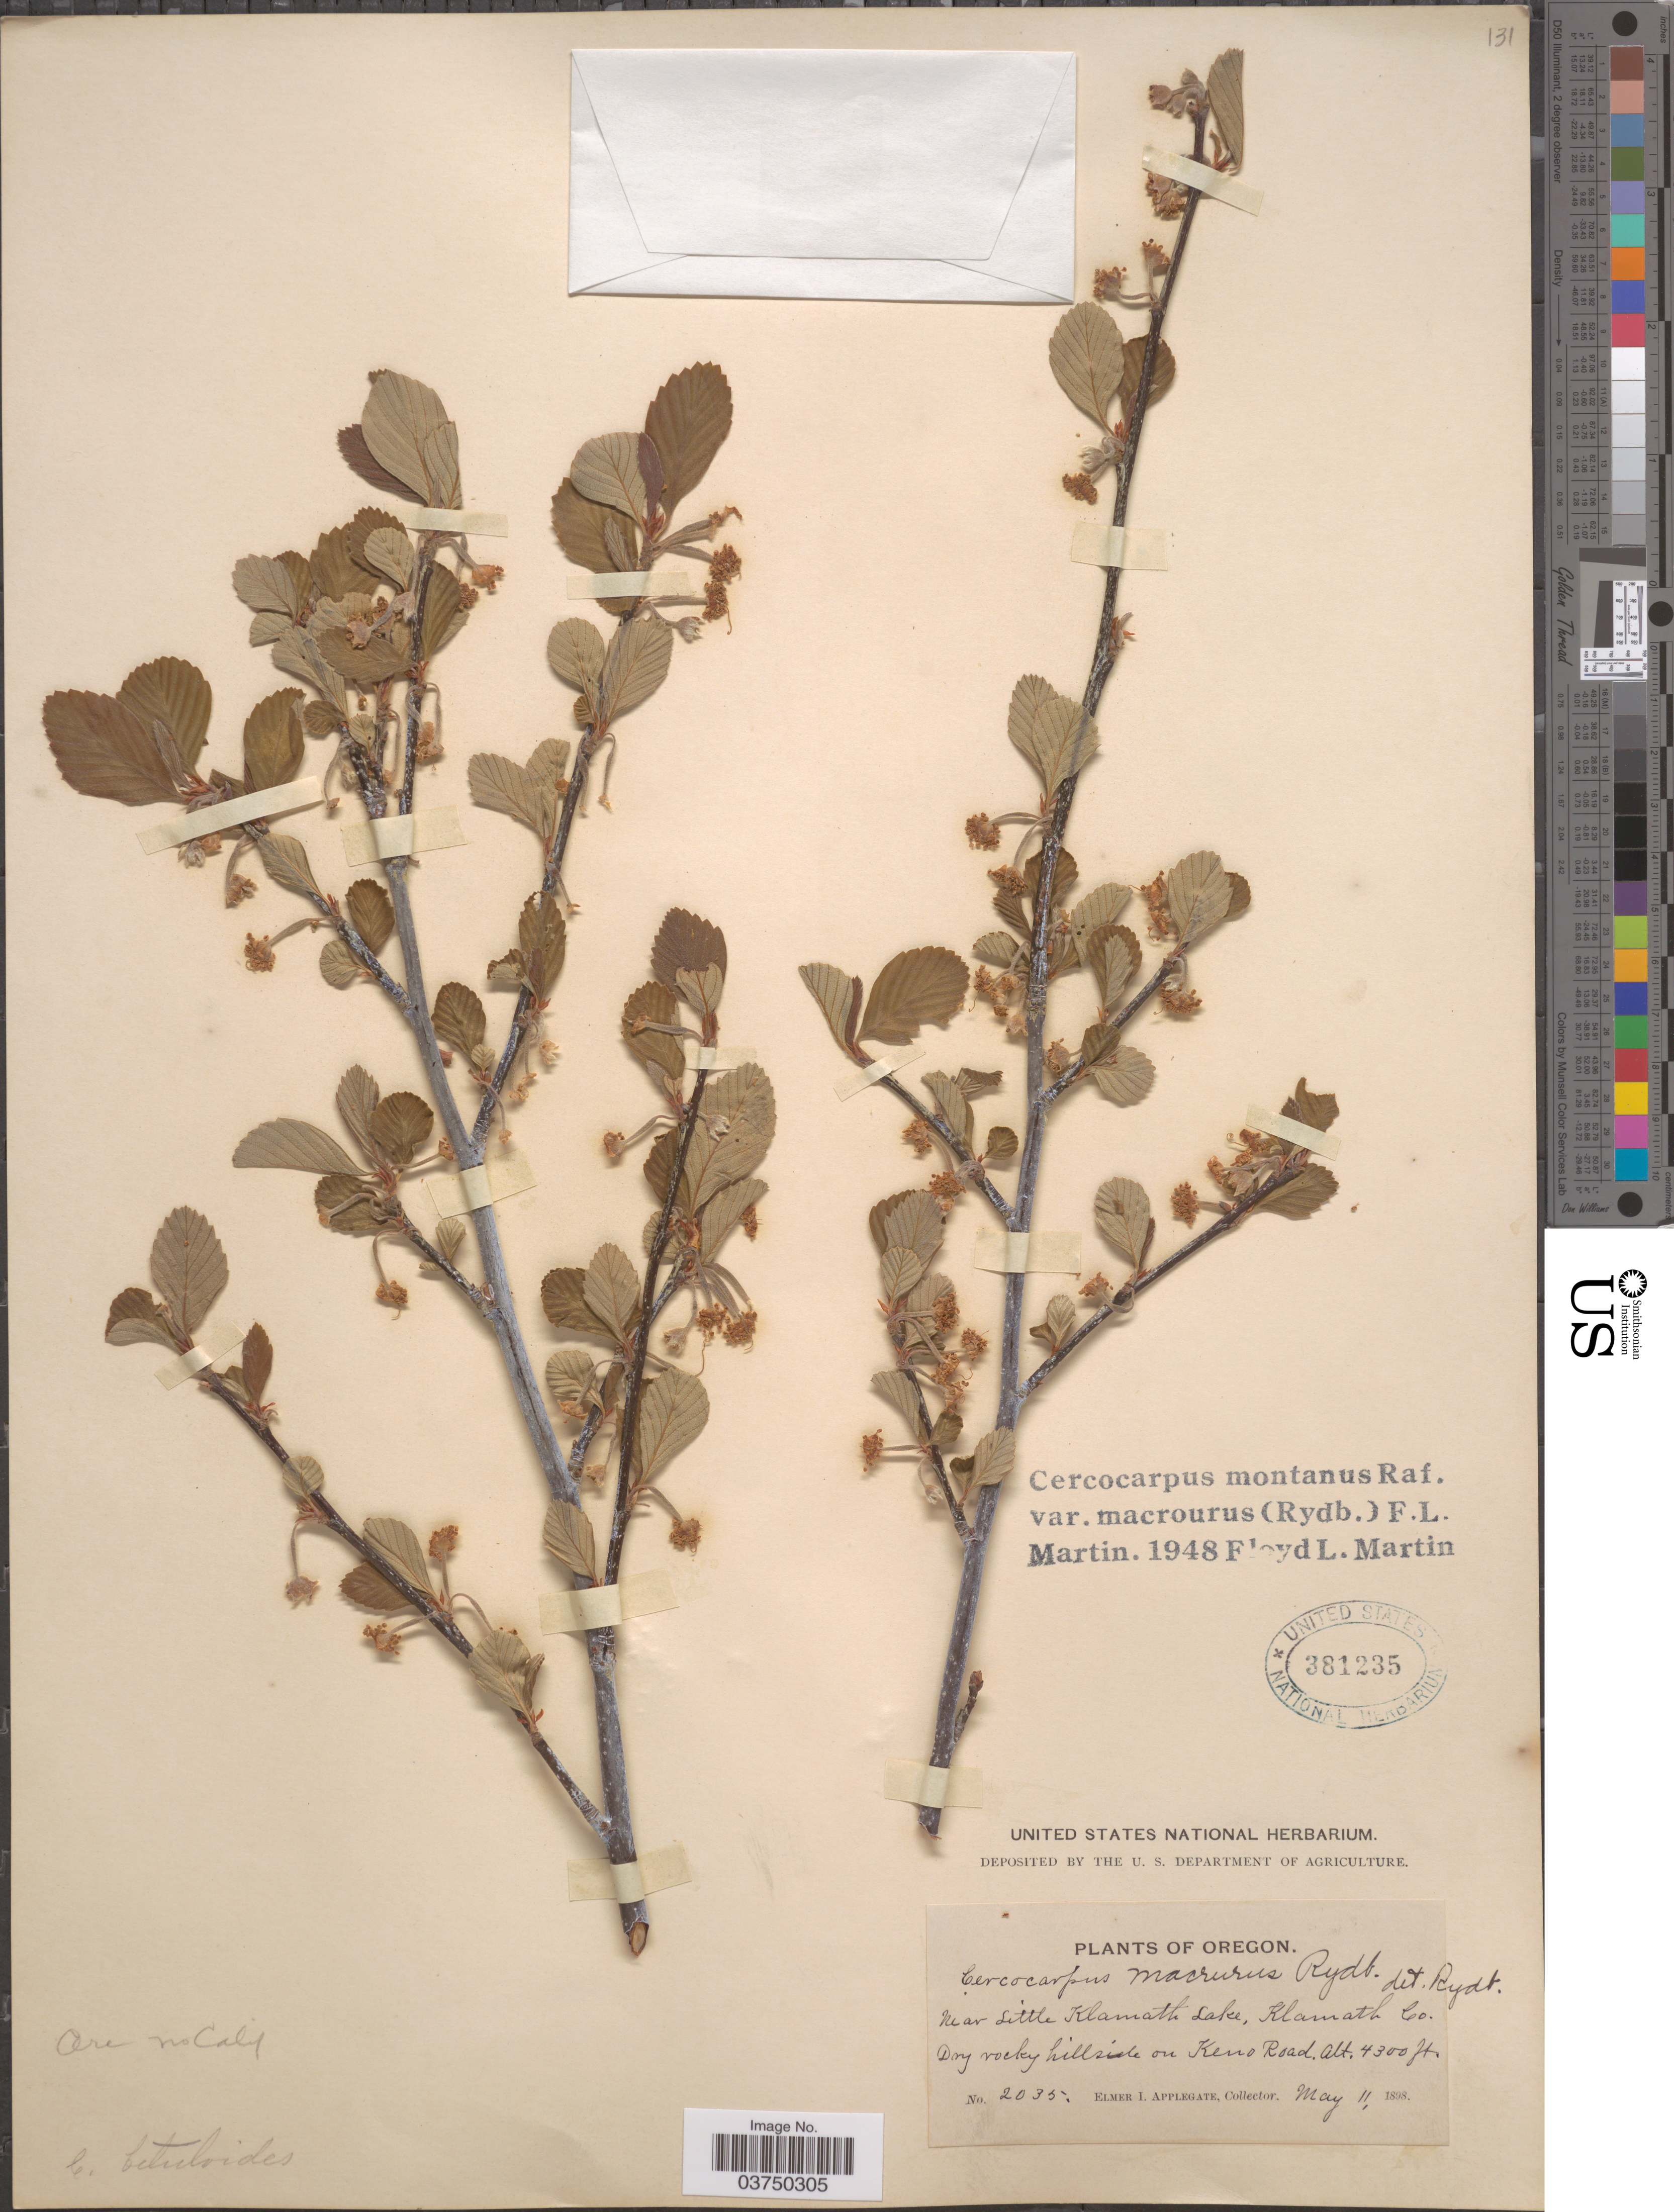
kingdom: Plantae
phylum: Tracheophyta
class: Magnoliopsida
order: Rosales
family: Rosaceae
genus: Cercocarpus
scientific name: Cercocarpus montanus var. macrourus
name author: (Rydb.) F.L. Martin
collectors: E. I. Applegate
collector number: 2035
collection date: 1898-05-11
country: United States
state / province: Oregon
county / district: Klamath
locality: Near Sittle Klamath Lake, Klamath Co. On Kens Road.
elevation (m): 1311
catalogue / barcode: US 381235